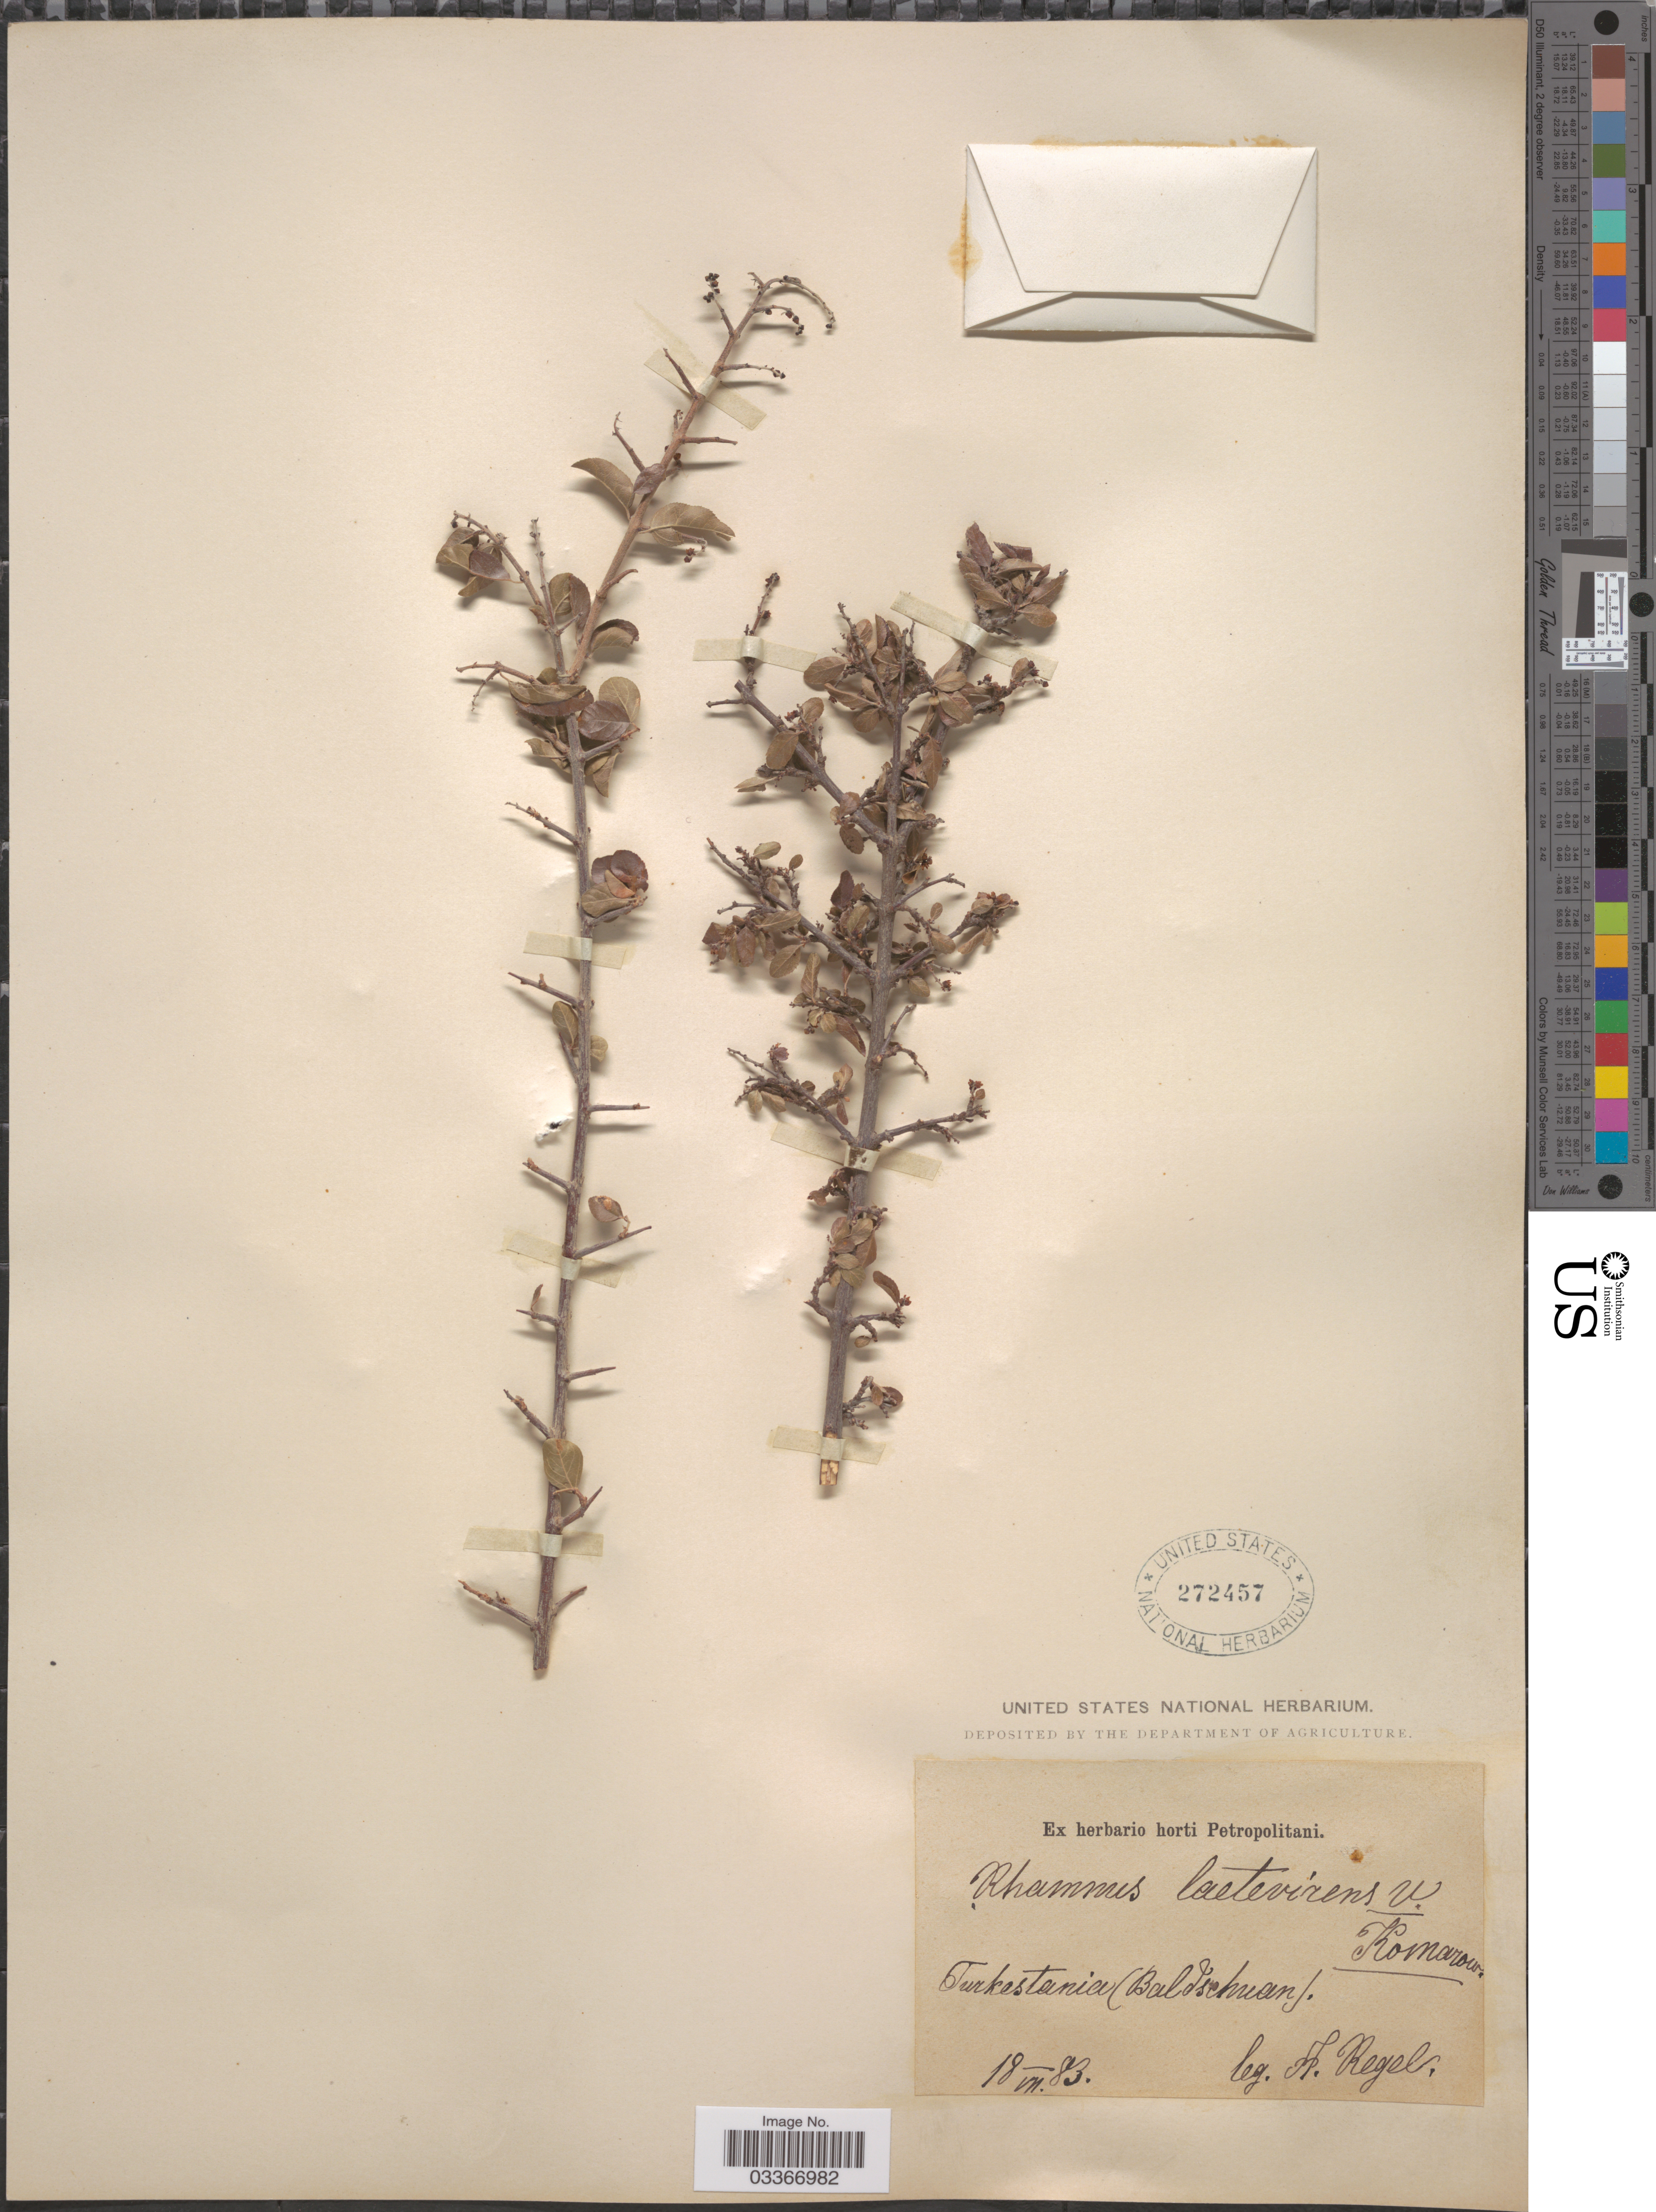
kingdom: Plantae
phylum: Tracheophyta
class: Magnoliopsida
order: Rosales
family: Rhamnaceae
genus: Rhamnus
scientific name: Rhamnus laetevirens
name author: Kom.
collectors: A. Regel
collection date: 1883-07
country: Tajikistan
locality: Turkestania (Baldschuan).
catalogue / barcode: US 272457